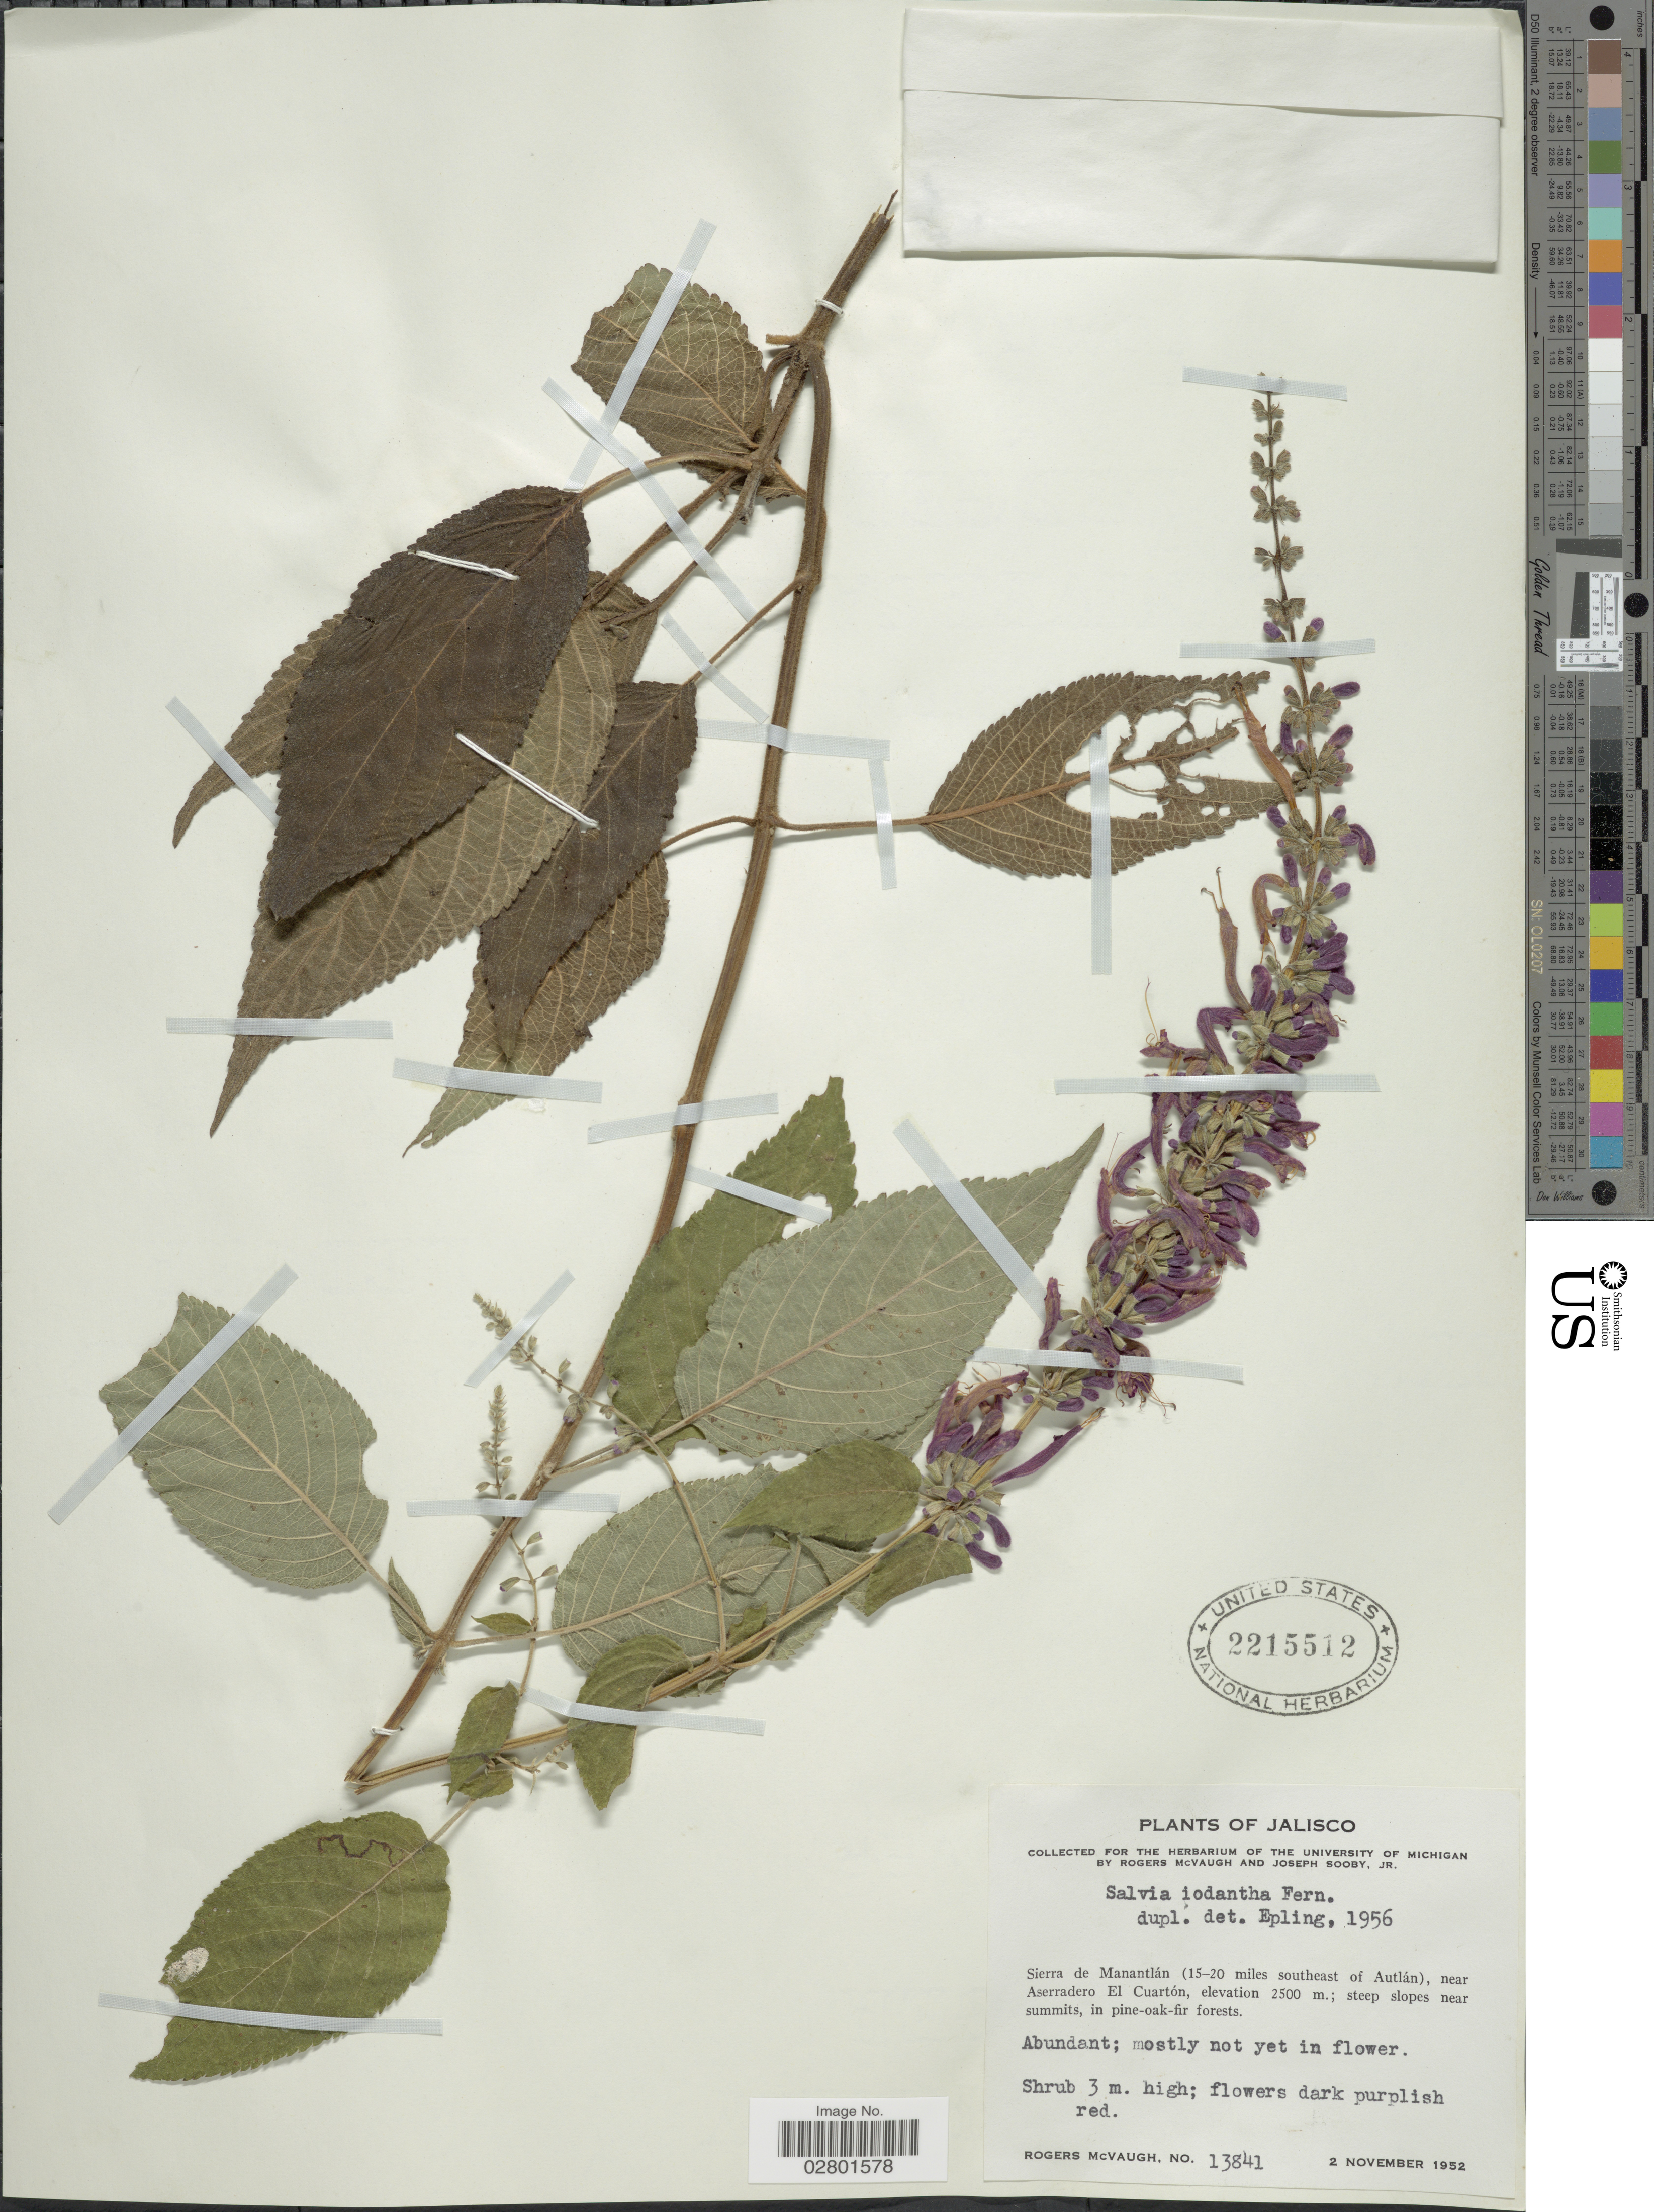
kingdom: Plantae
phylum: Tracheophyta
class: Magnoliopsida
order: Lamiales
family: Lamiaceae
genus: Salvia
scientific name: Salvia iodantha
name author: Fernald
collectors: R. McVaugh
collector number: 13841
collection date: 1952-11-02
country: Mexico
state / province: Jalisco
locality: Sierra de Manantlán (15-20 miles southeast of Autlán), near Aserradero El Cuartón.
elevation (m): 2500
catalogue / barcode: US 2215512